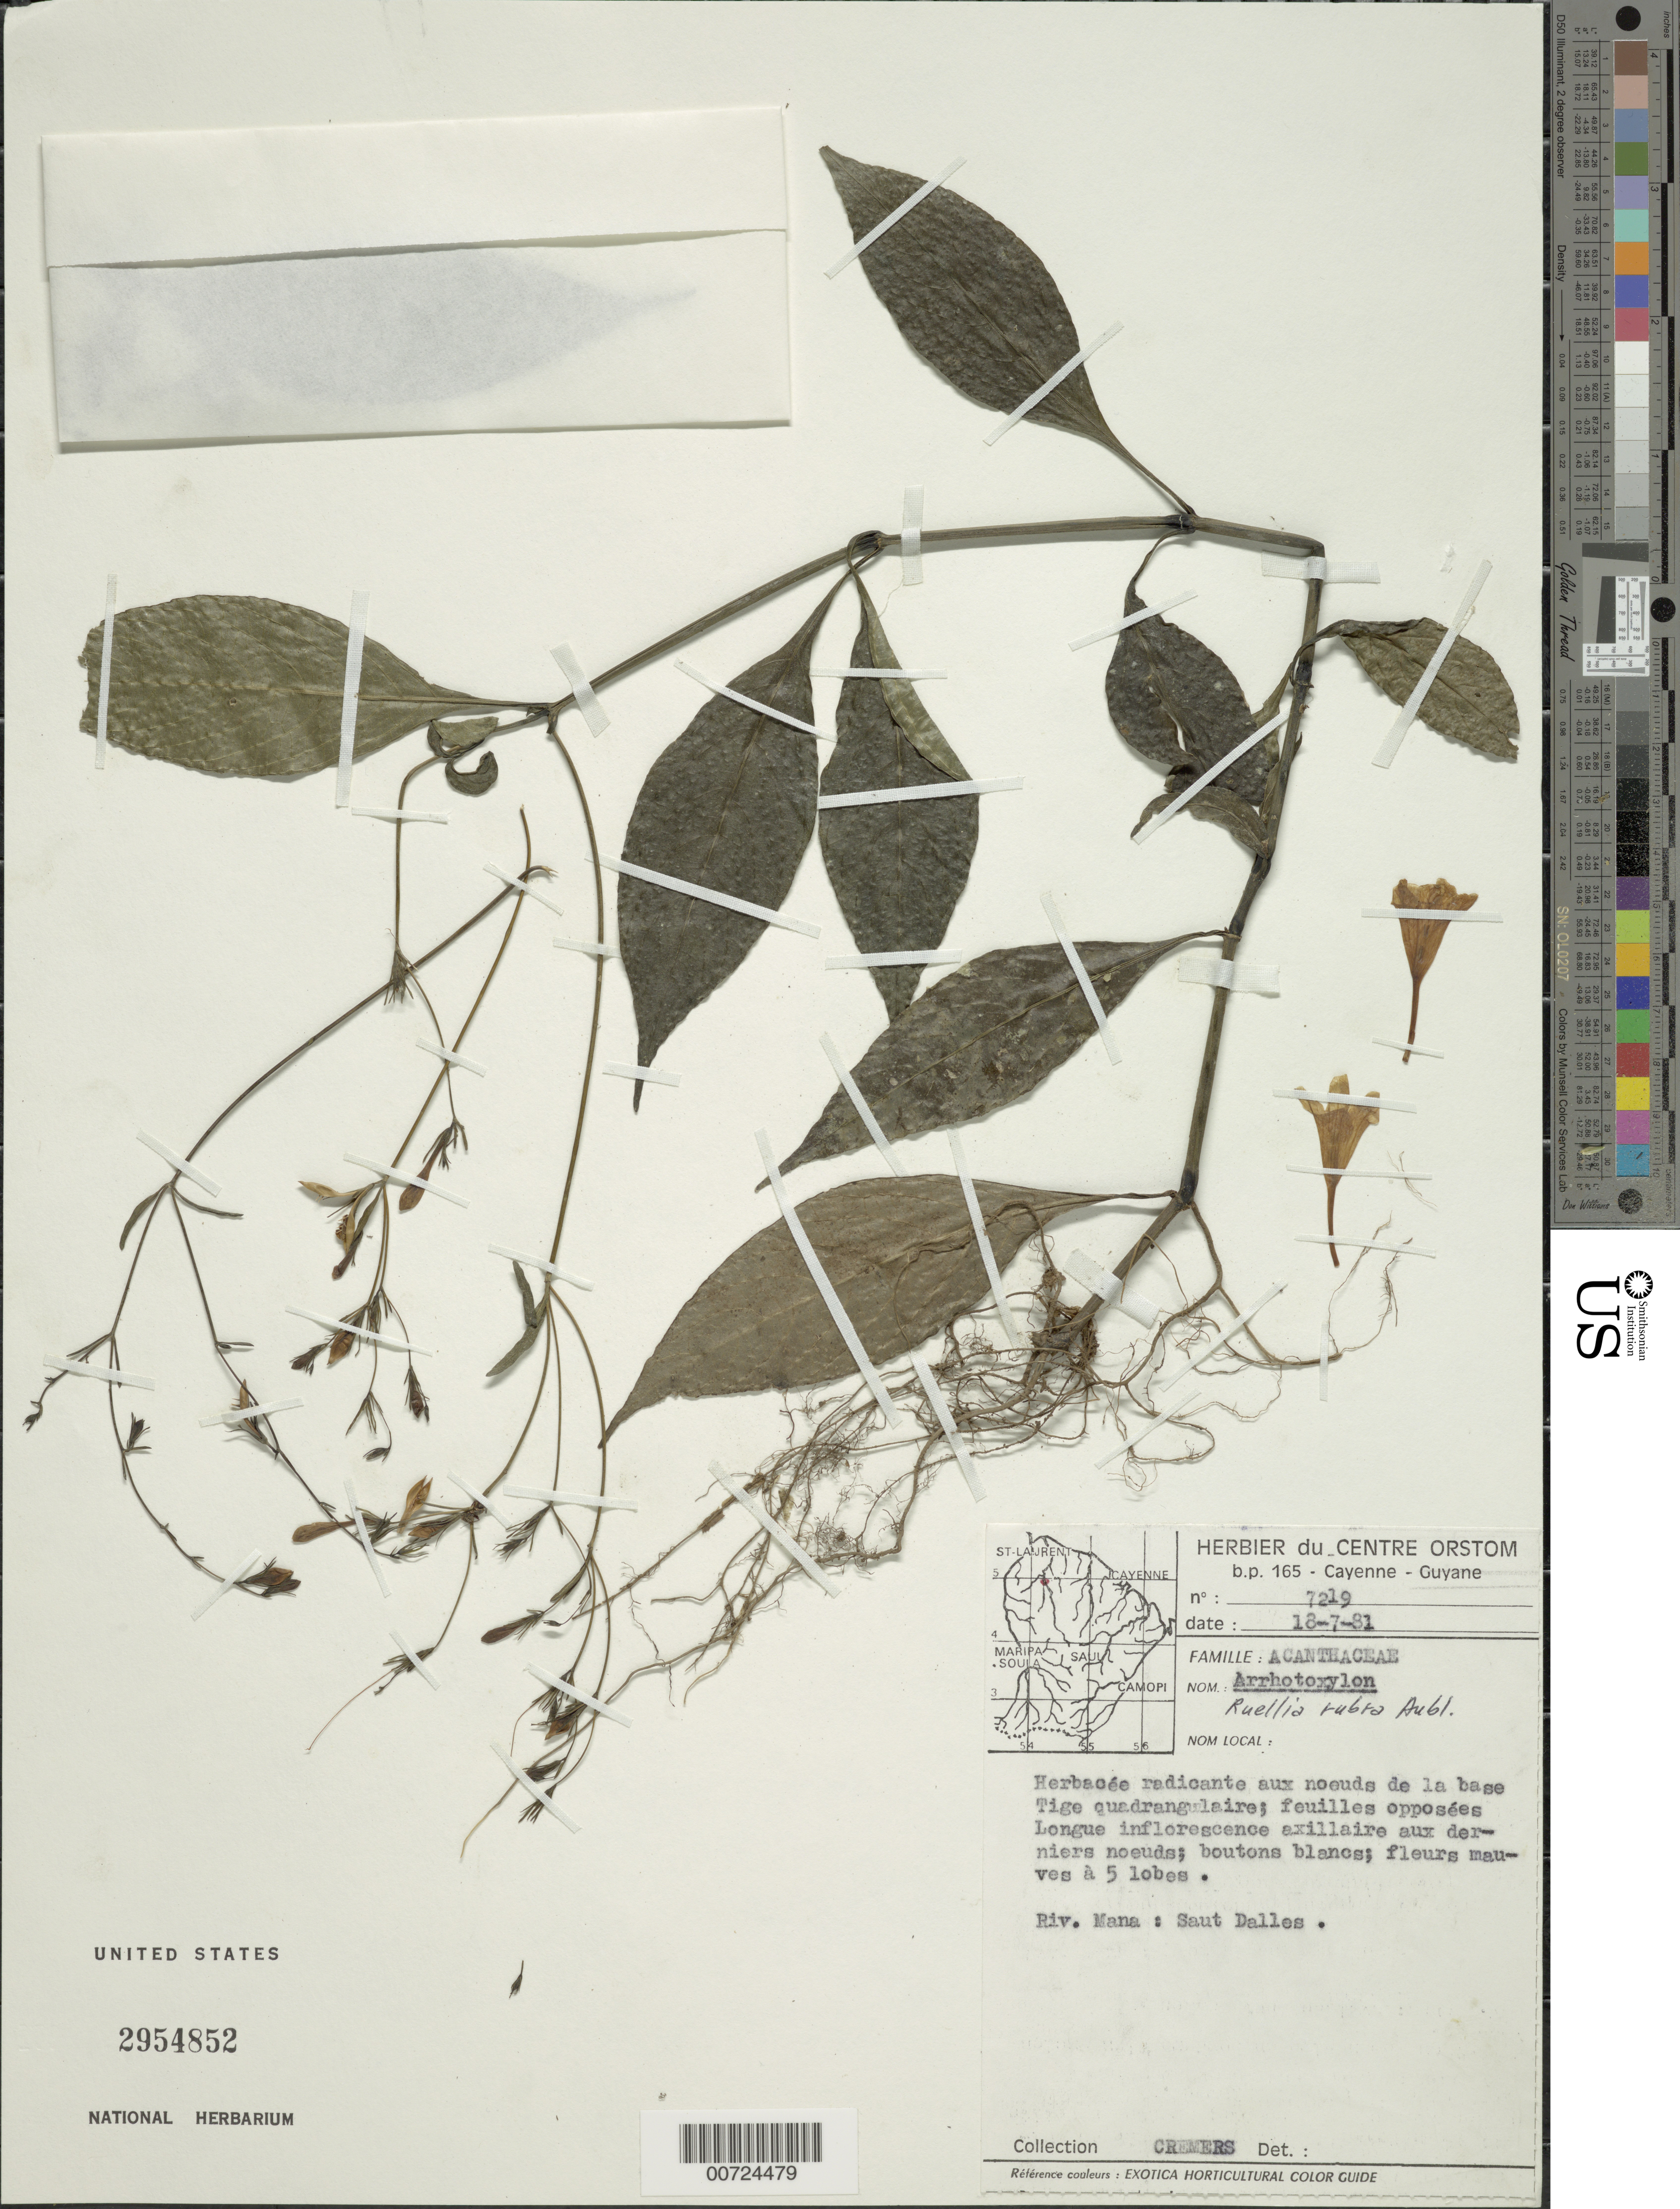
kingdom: Plantae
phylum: Tracheophyta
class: Magnoliopsida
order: Lamiales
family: Acanthaceae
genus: Ruellia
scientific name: Ruellia rubra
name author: Aubl.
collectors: G. Cremers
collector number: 7219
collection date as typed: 18-Jul-81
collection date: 1981-07-18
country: French Guiana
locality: Rivière Mana, Saut Dalles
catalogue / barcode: US 2954852